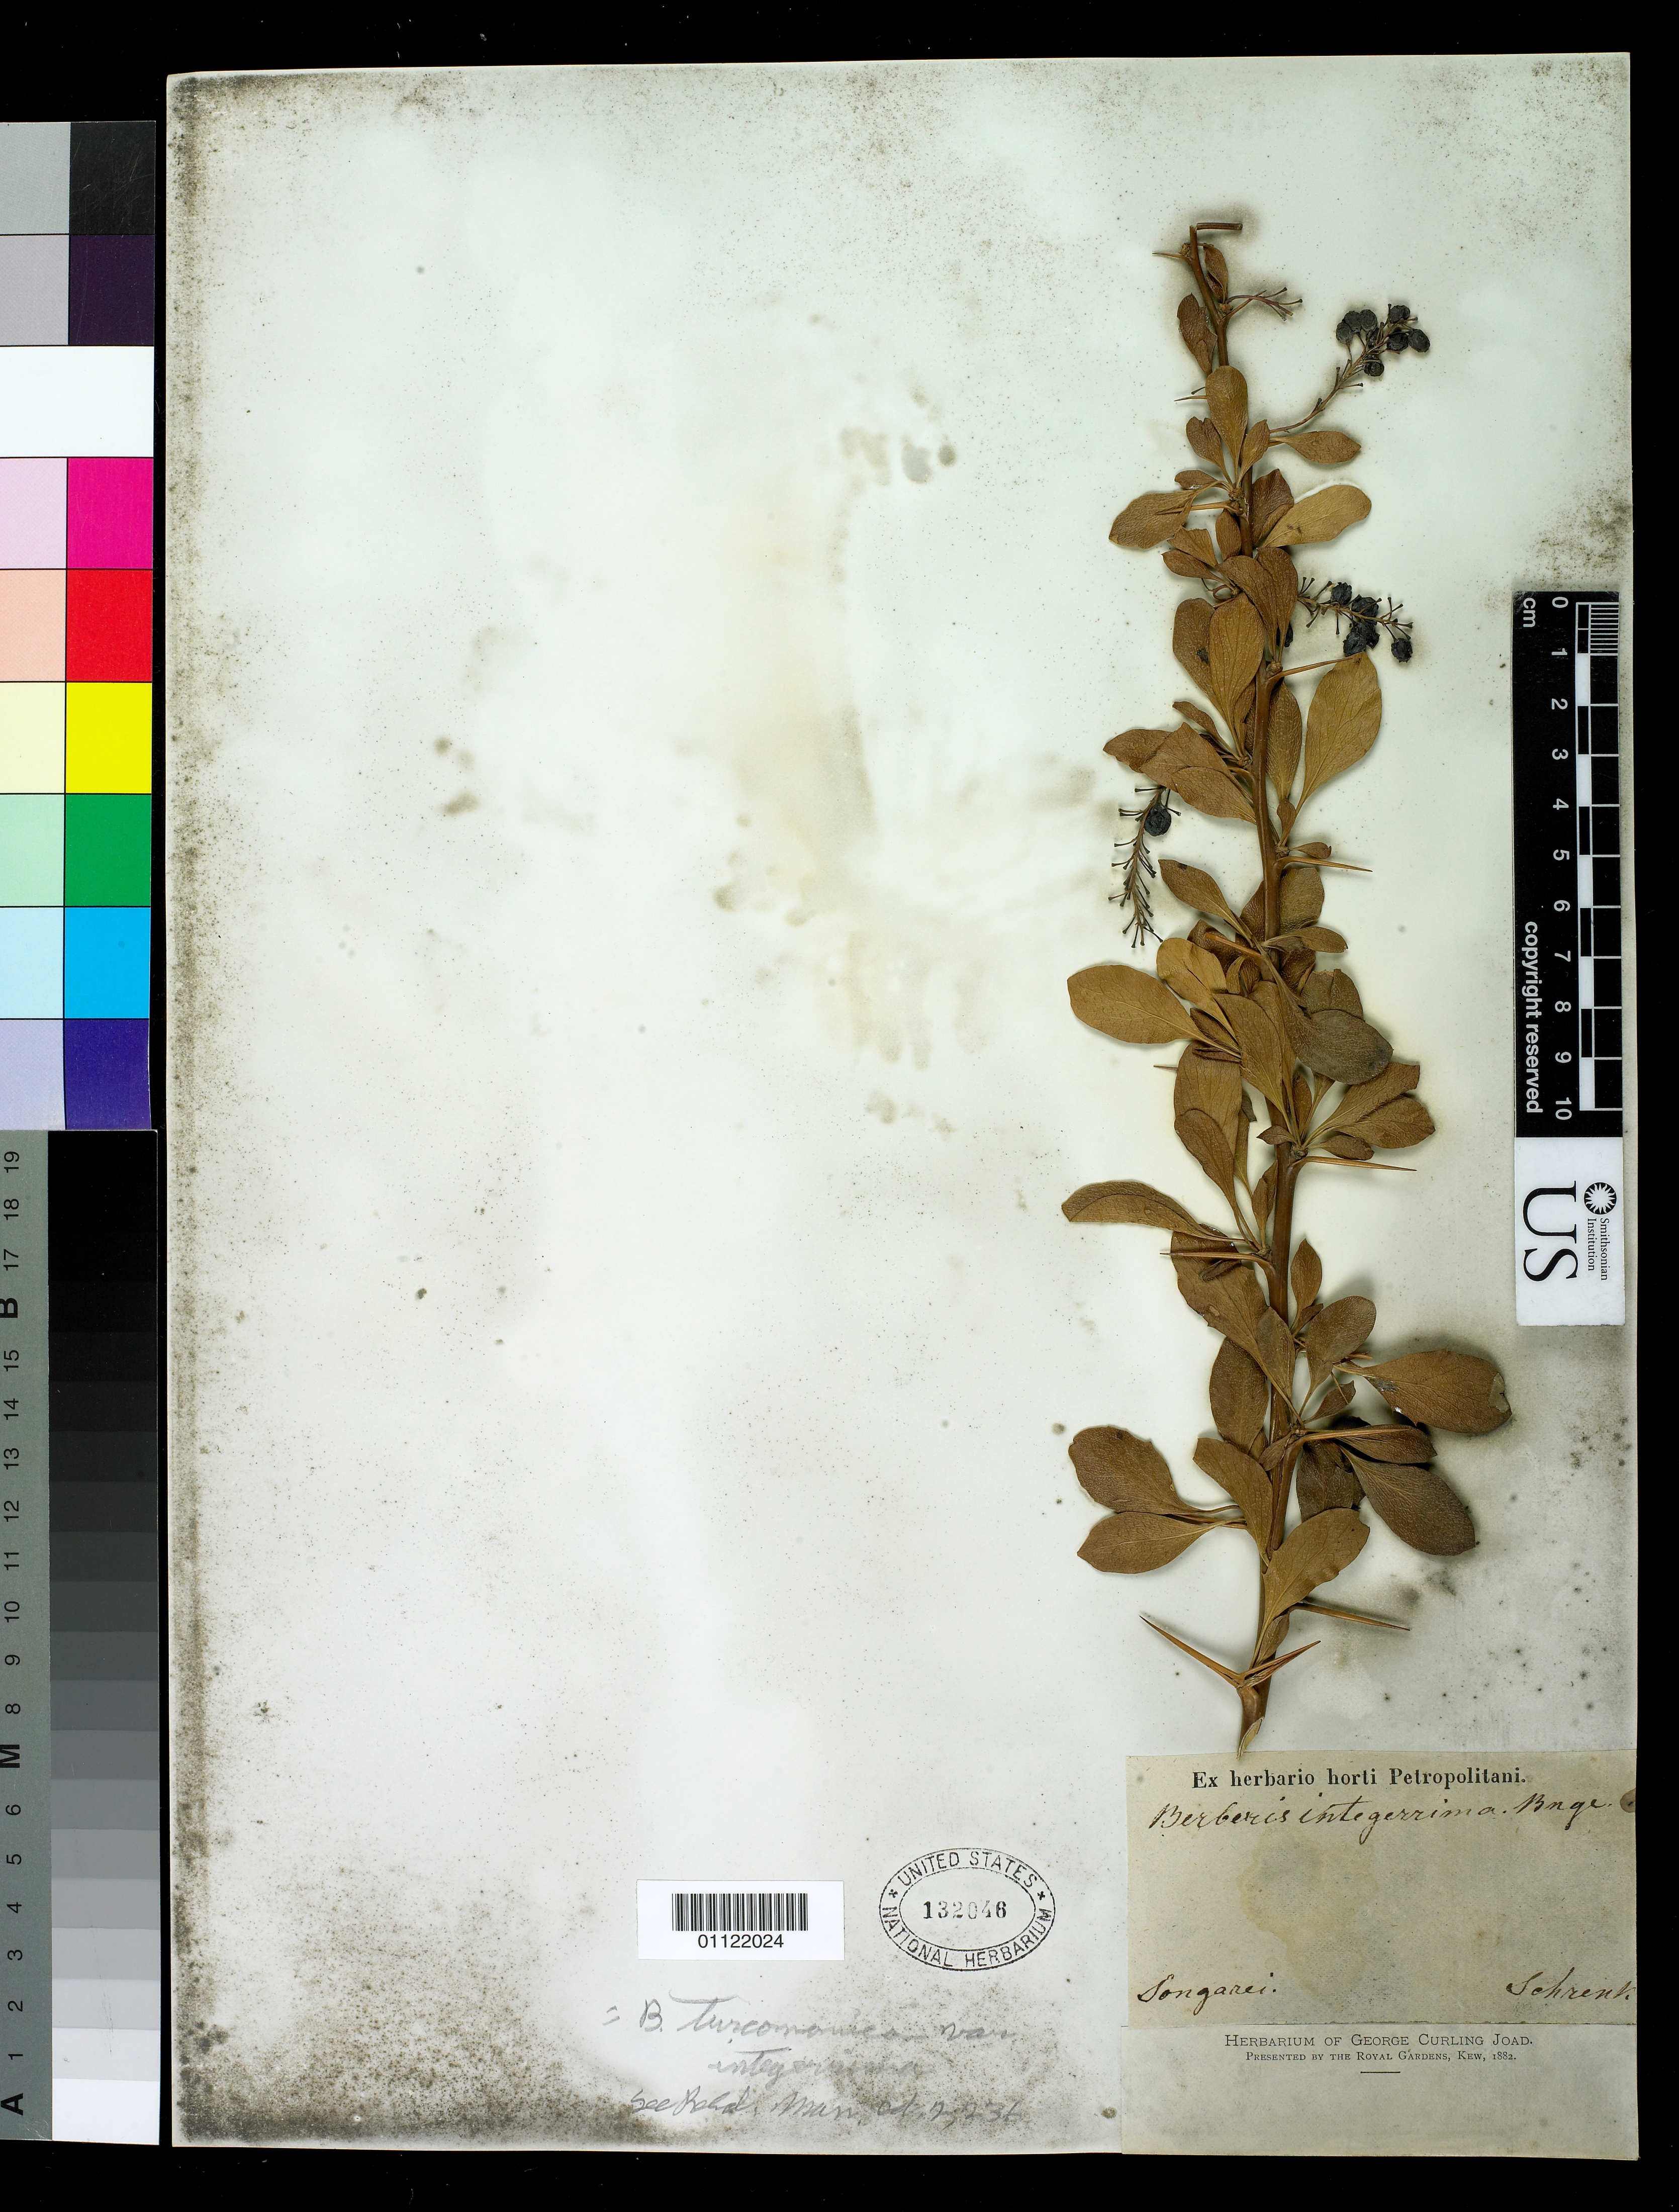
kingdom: Plantae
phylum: Tracheophyta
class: Magnoliopsida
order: Ranunculales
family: Berberidaceae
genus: Berberis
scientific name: Berberis turcomanica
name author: Kar. ex Ledeb.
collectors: G. C. Joad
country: China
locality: Songarei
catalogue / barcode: US 132048